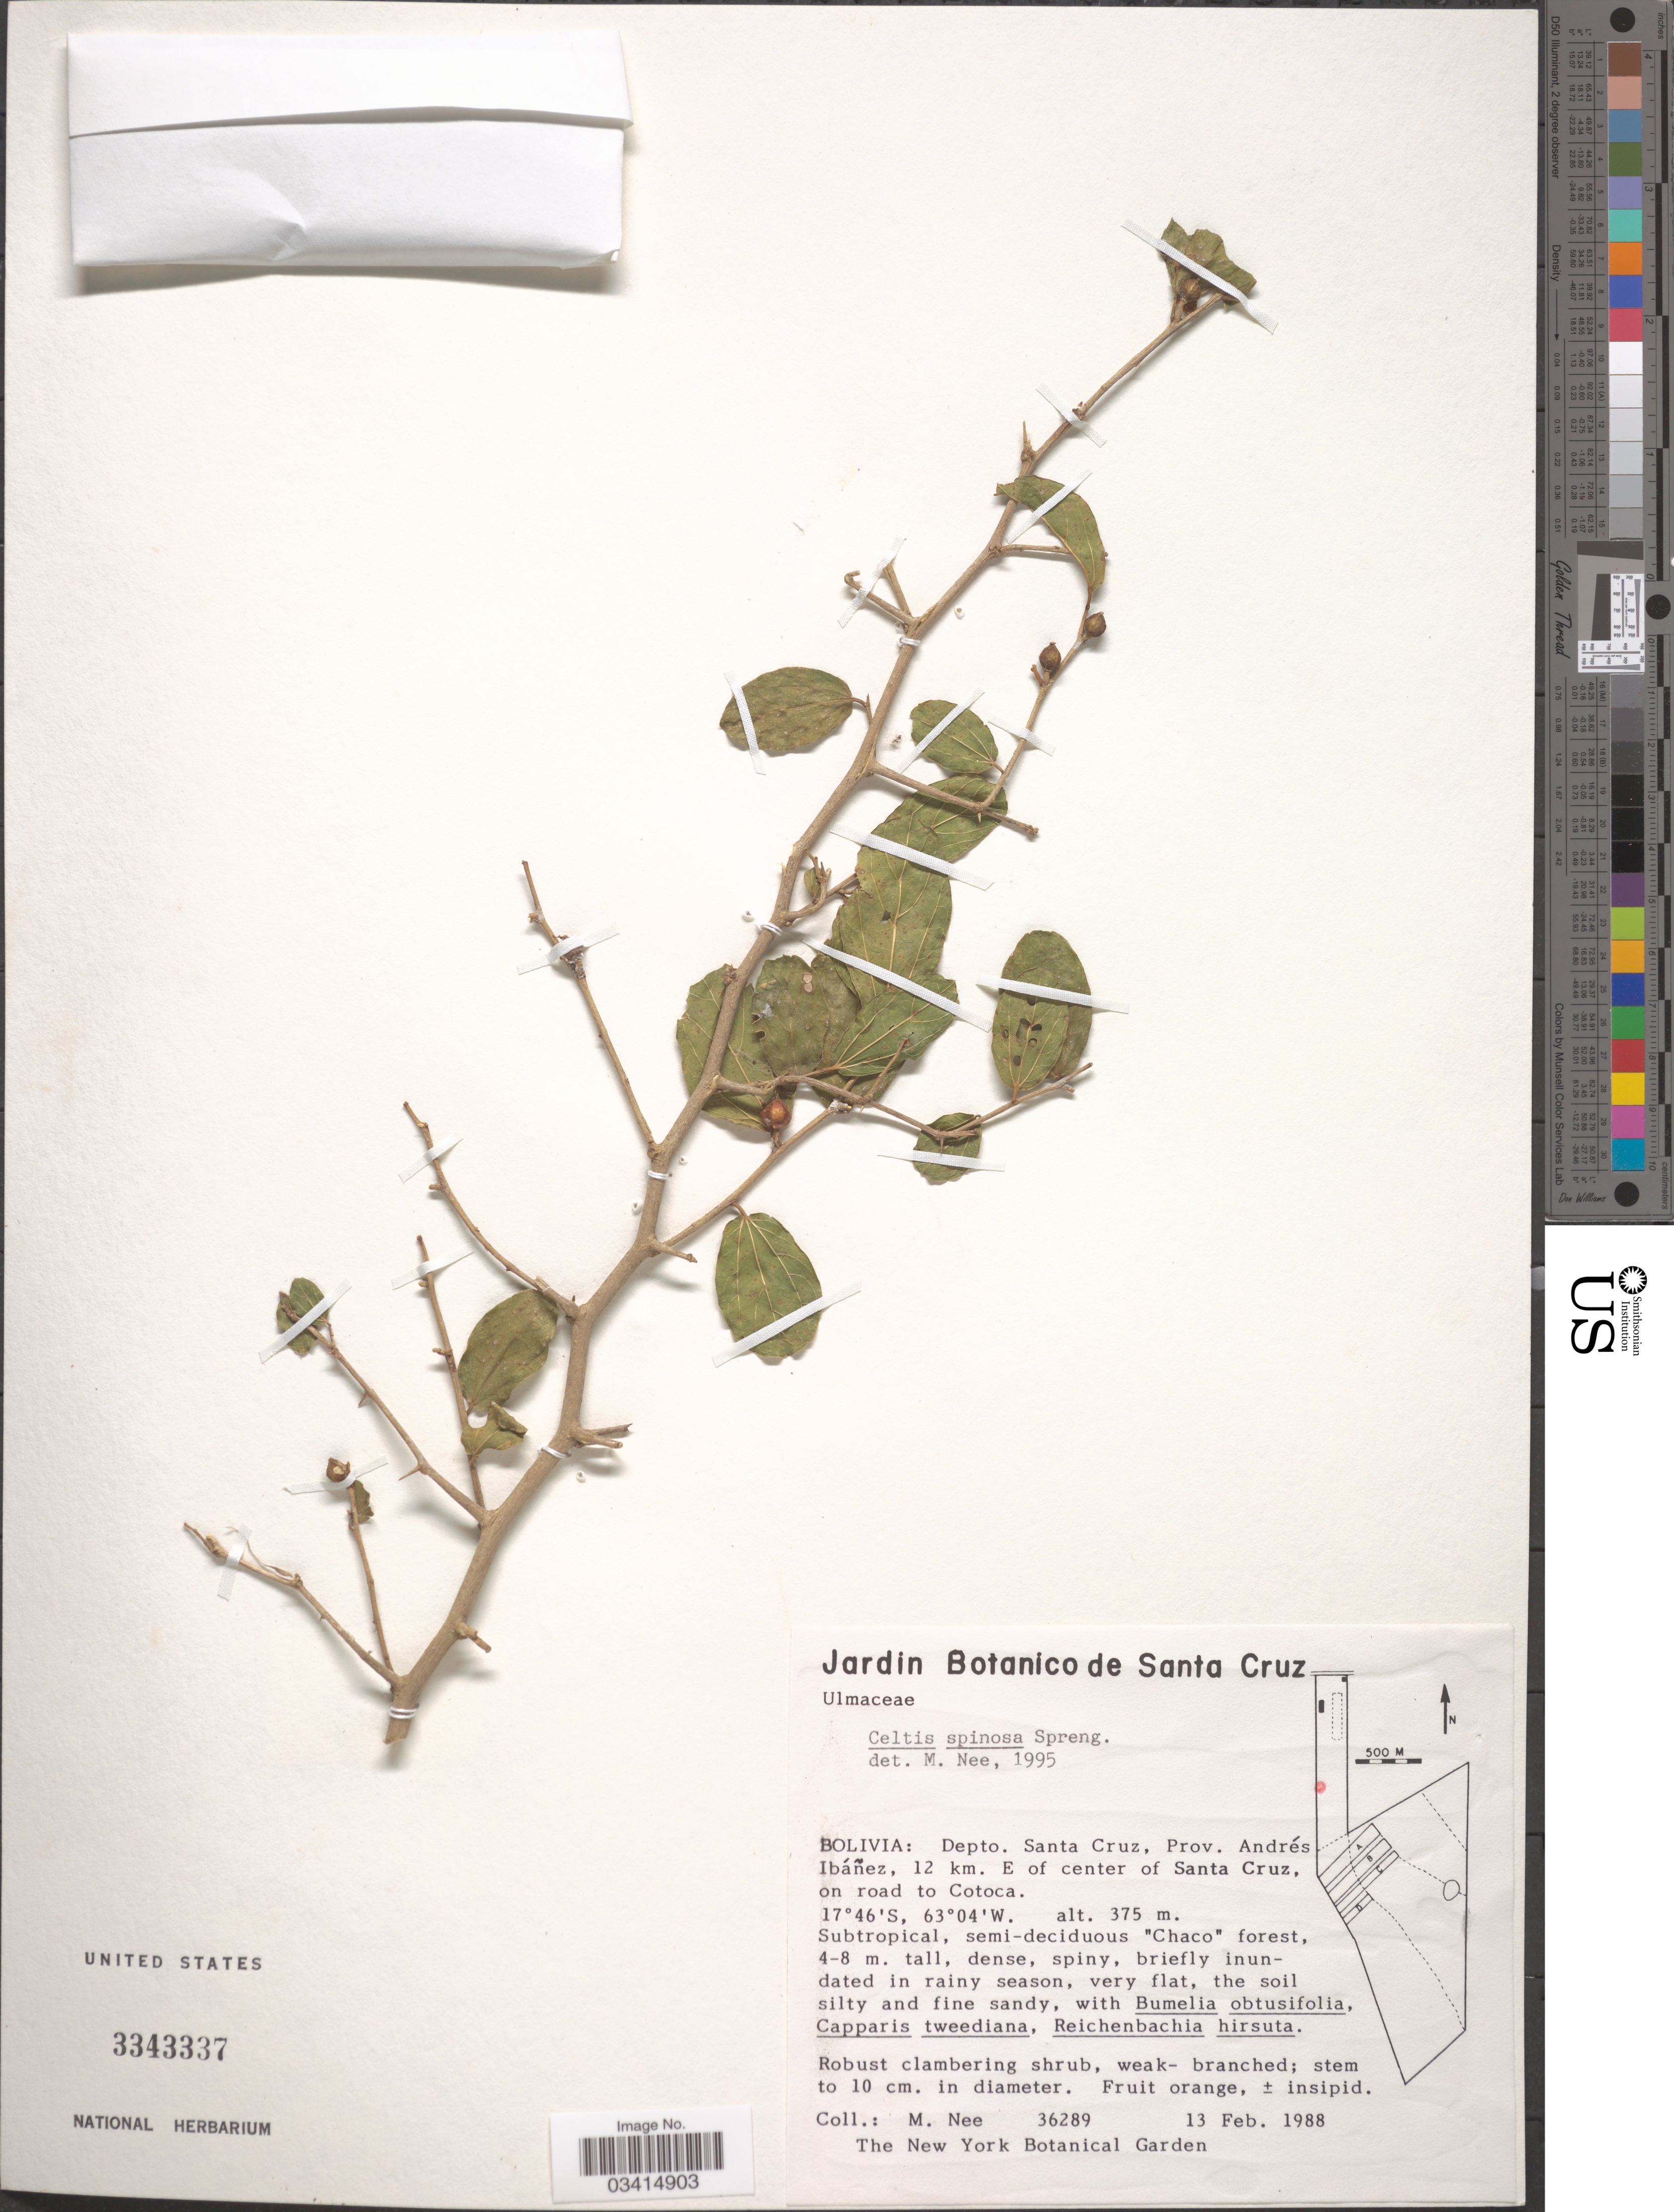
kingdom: Plantae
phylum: Tracheophyta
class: Magnoliopsida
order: Rosales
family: Cannabaceae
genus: Celtis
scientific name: Celtis chichape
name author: (Wedd.) Miq.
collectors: M. Nee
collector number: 36289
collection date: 1988-02-13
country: Bolivia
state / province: Santa Cruz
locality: Depto. Santa Cruz, Prov. Andrés Ibáñez, 12 km. E of center of Santa Cruz, on road to Cotoca.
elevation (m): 375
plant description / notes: Cited by Zamengo et al., Phytotaxa 620(4): 262. 2023.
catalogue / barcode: US 3343337